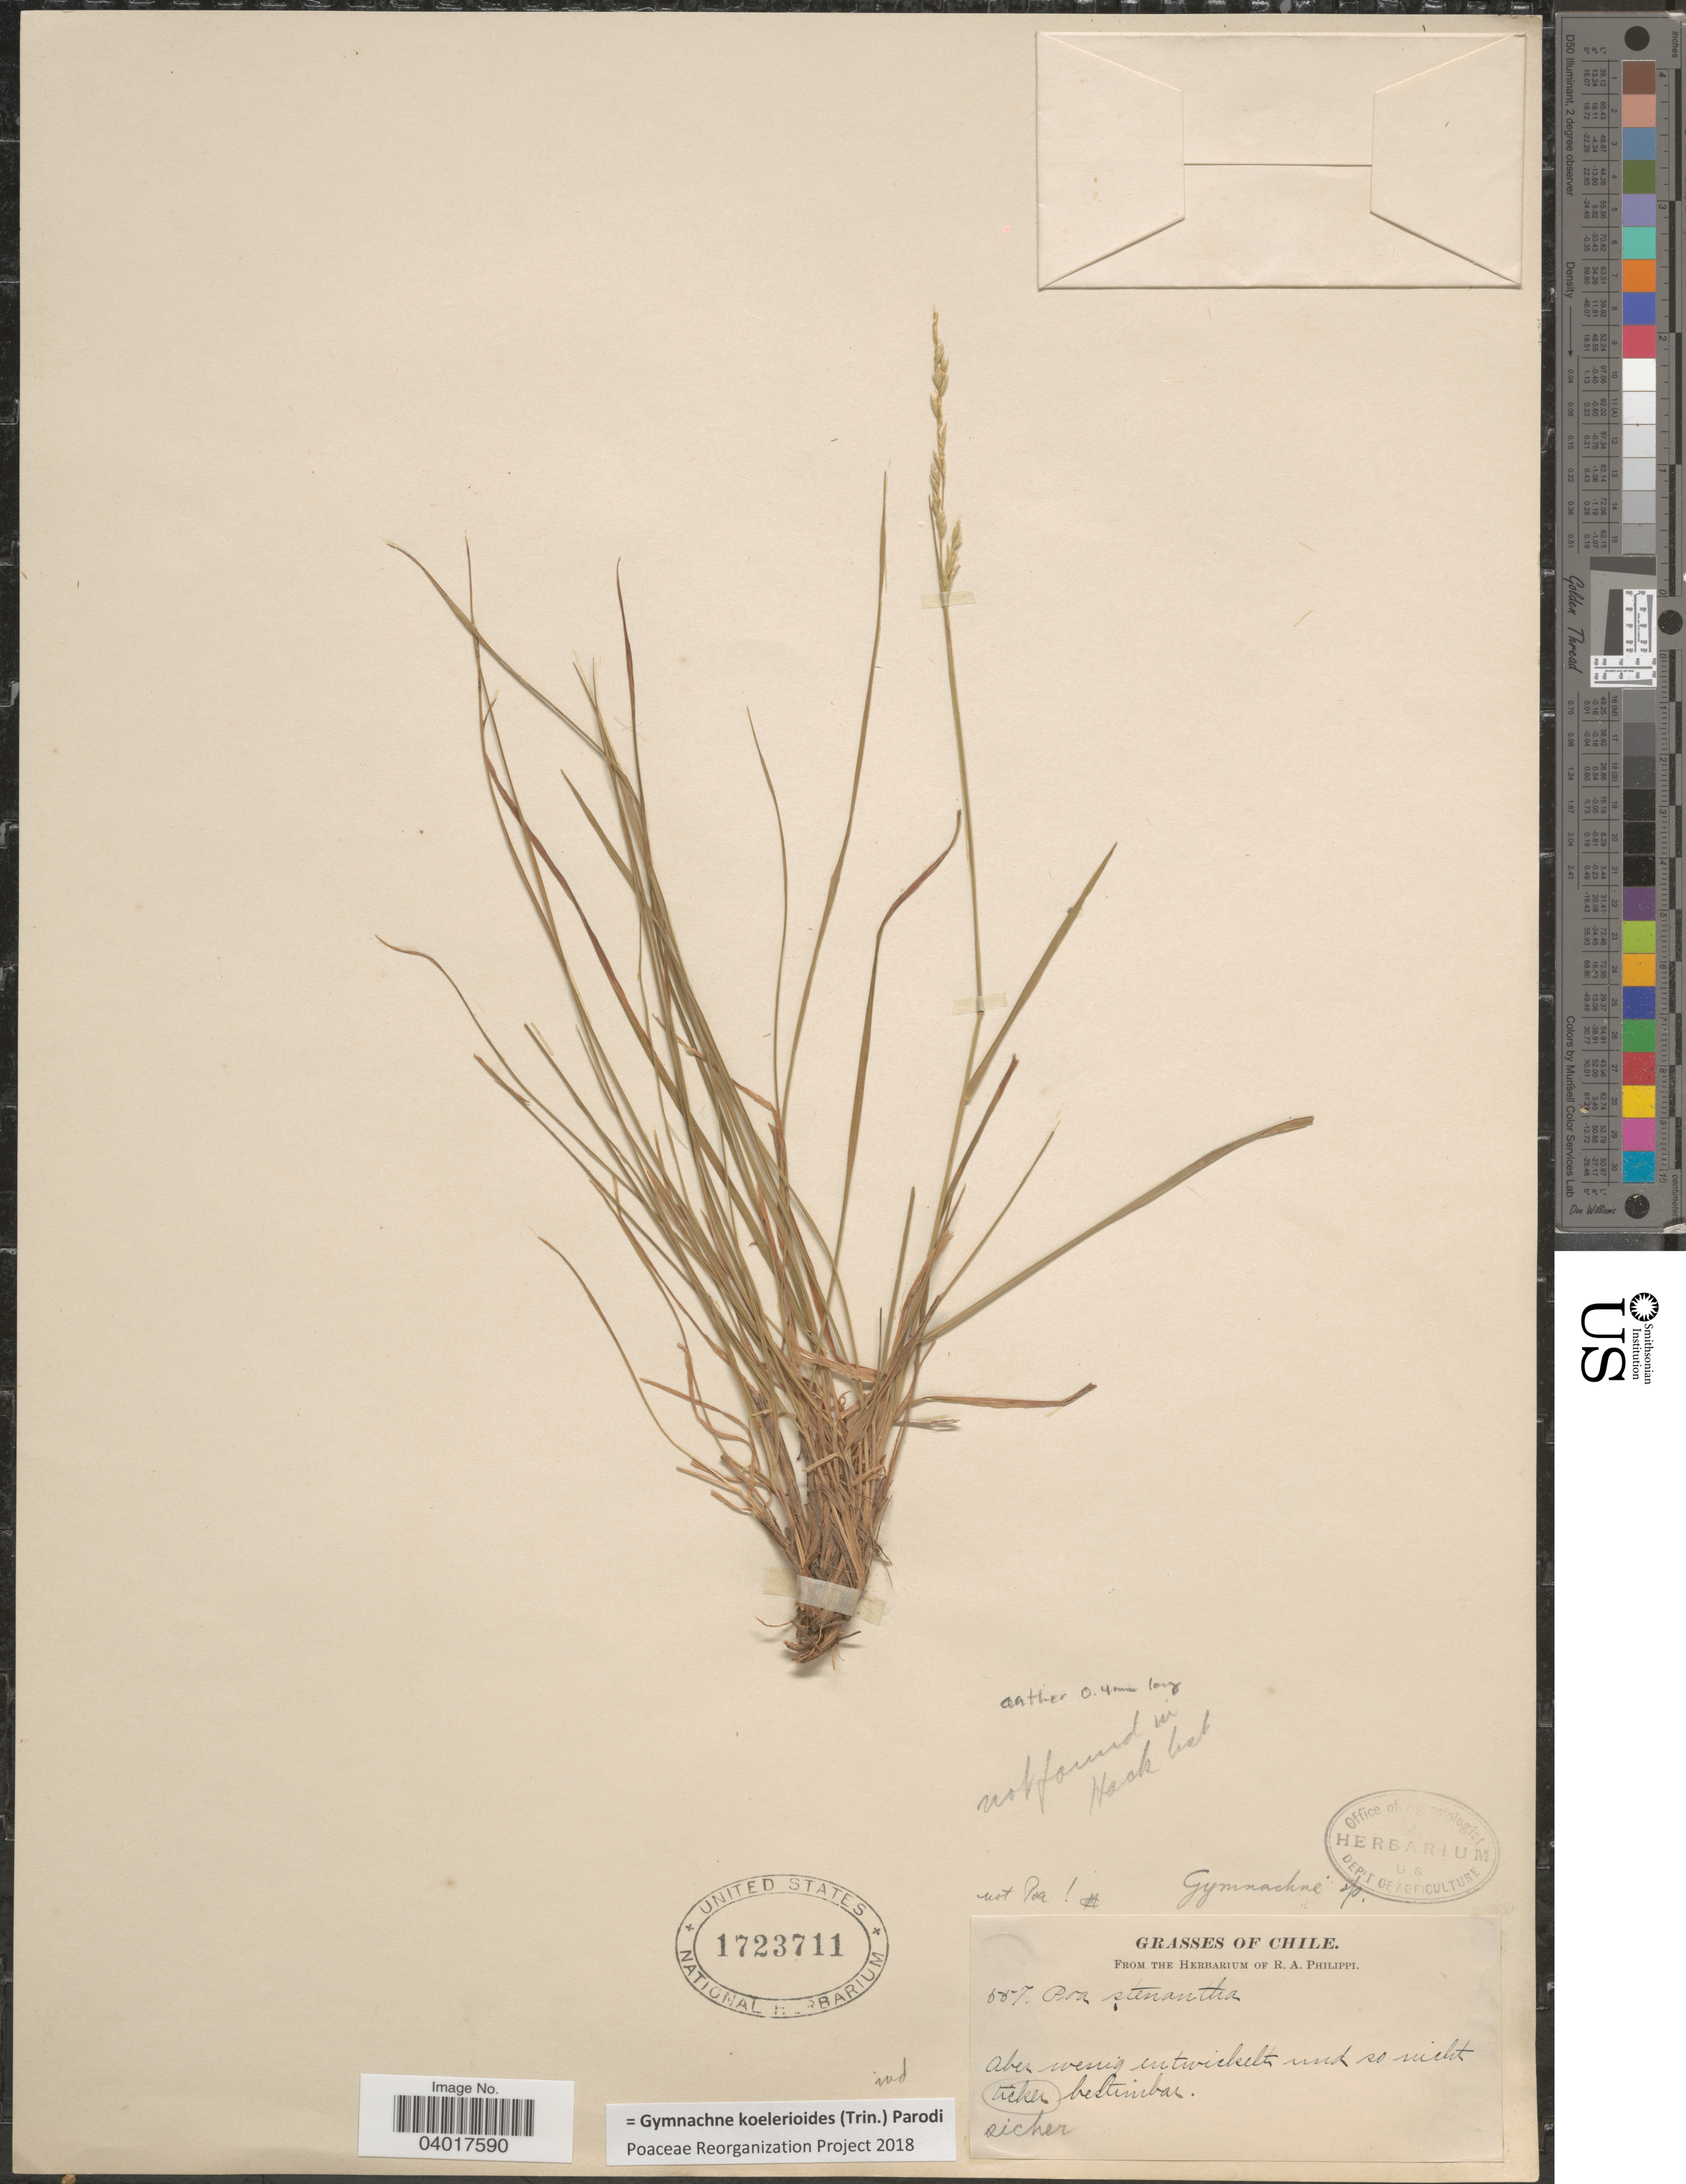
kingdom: Plantae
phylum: Tracheophyta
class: Liliopsida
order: Poales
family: Poaceae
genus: Rhombolytrum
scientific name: Rhombolytrum koelerioides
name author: (Trin.) L.N. Silva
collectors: ex. herb. R.A. Philippi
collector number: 557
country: Chile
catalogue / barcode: US 1723711